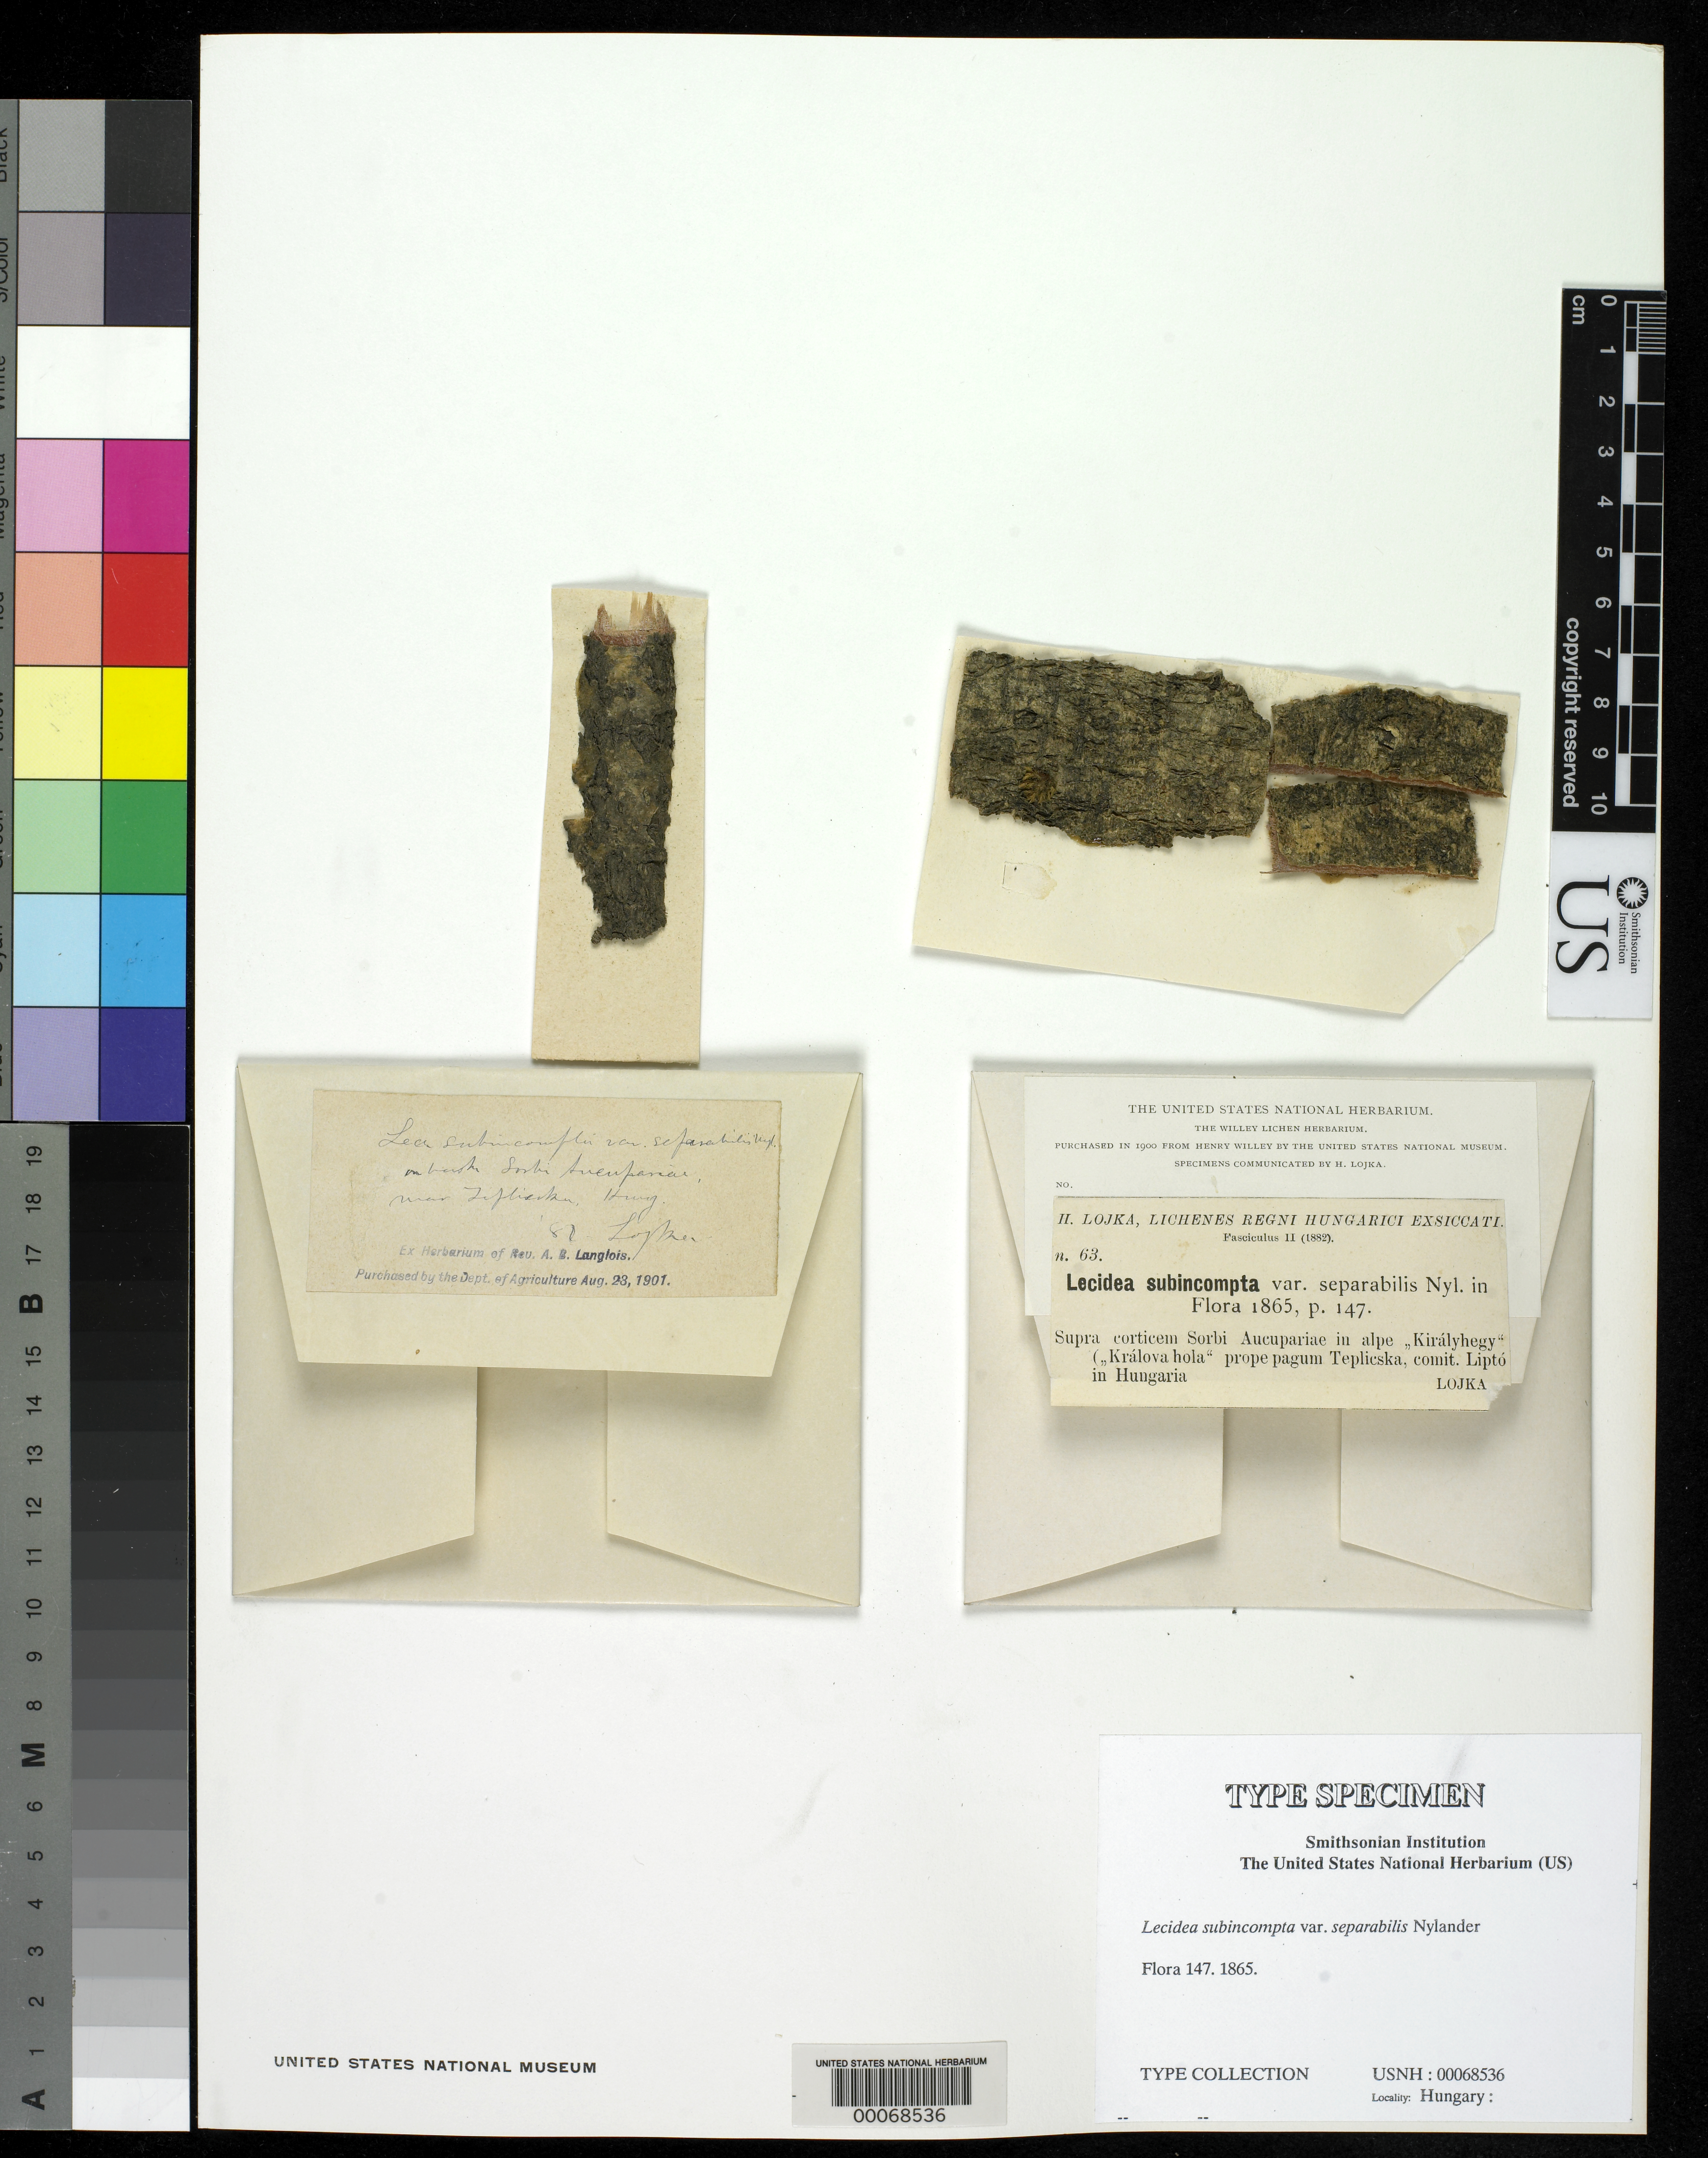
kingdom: Fungi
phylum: Ascomycota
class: Lecanoromycetes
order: Lecideales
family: Lecideaceae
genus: Lecidea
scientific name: Lecidea subincompta var. separabilis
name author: Nyl.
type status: Type Collection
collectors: H. Lojka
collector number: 63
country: Slovakia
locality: Near the village Teplicska, Lipto. [in the N of modern day Slovakia, label says Hungary]